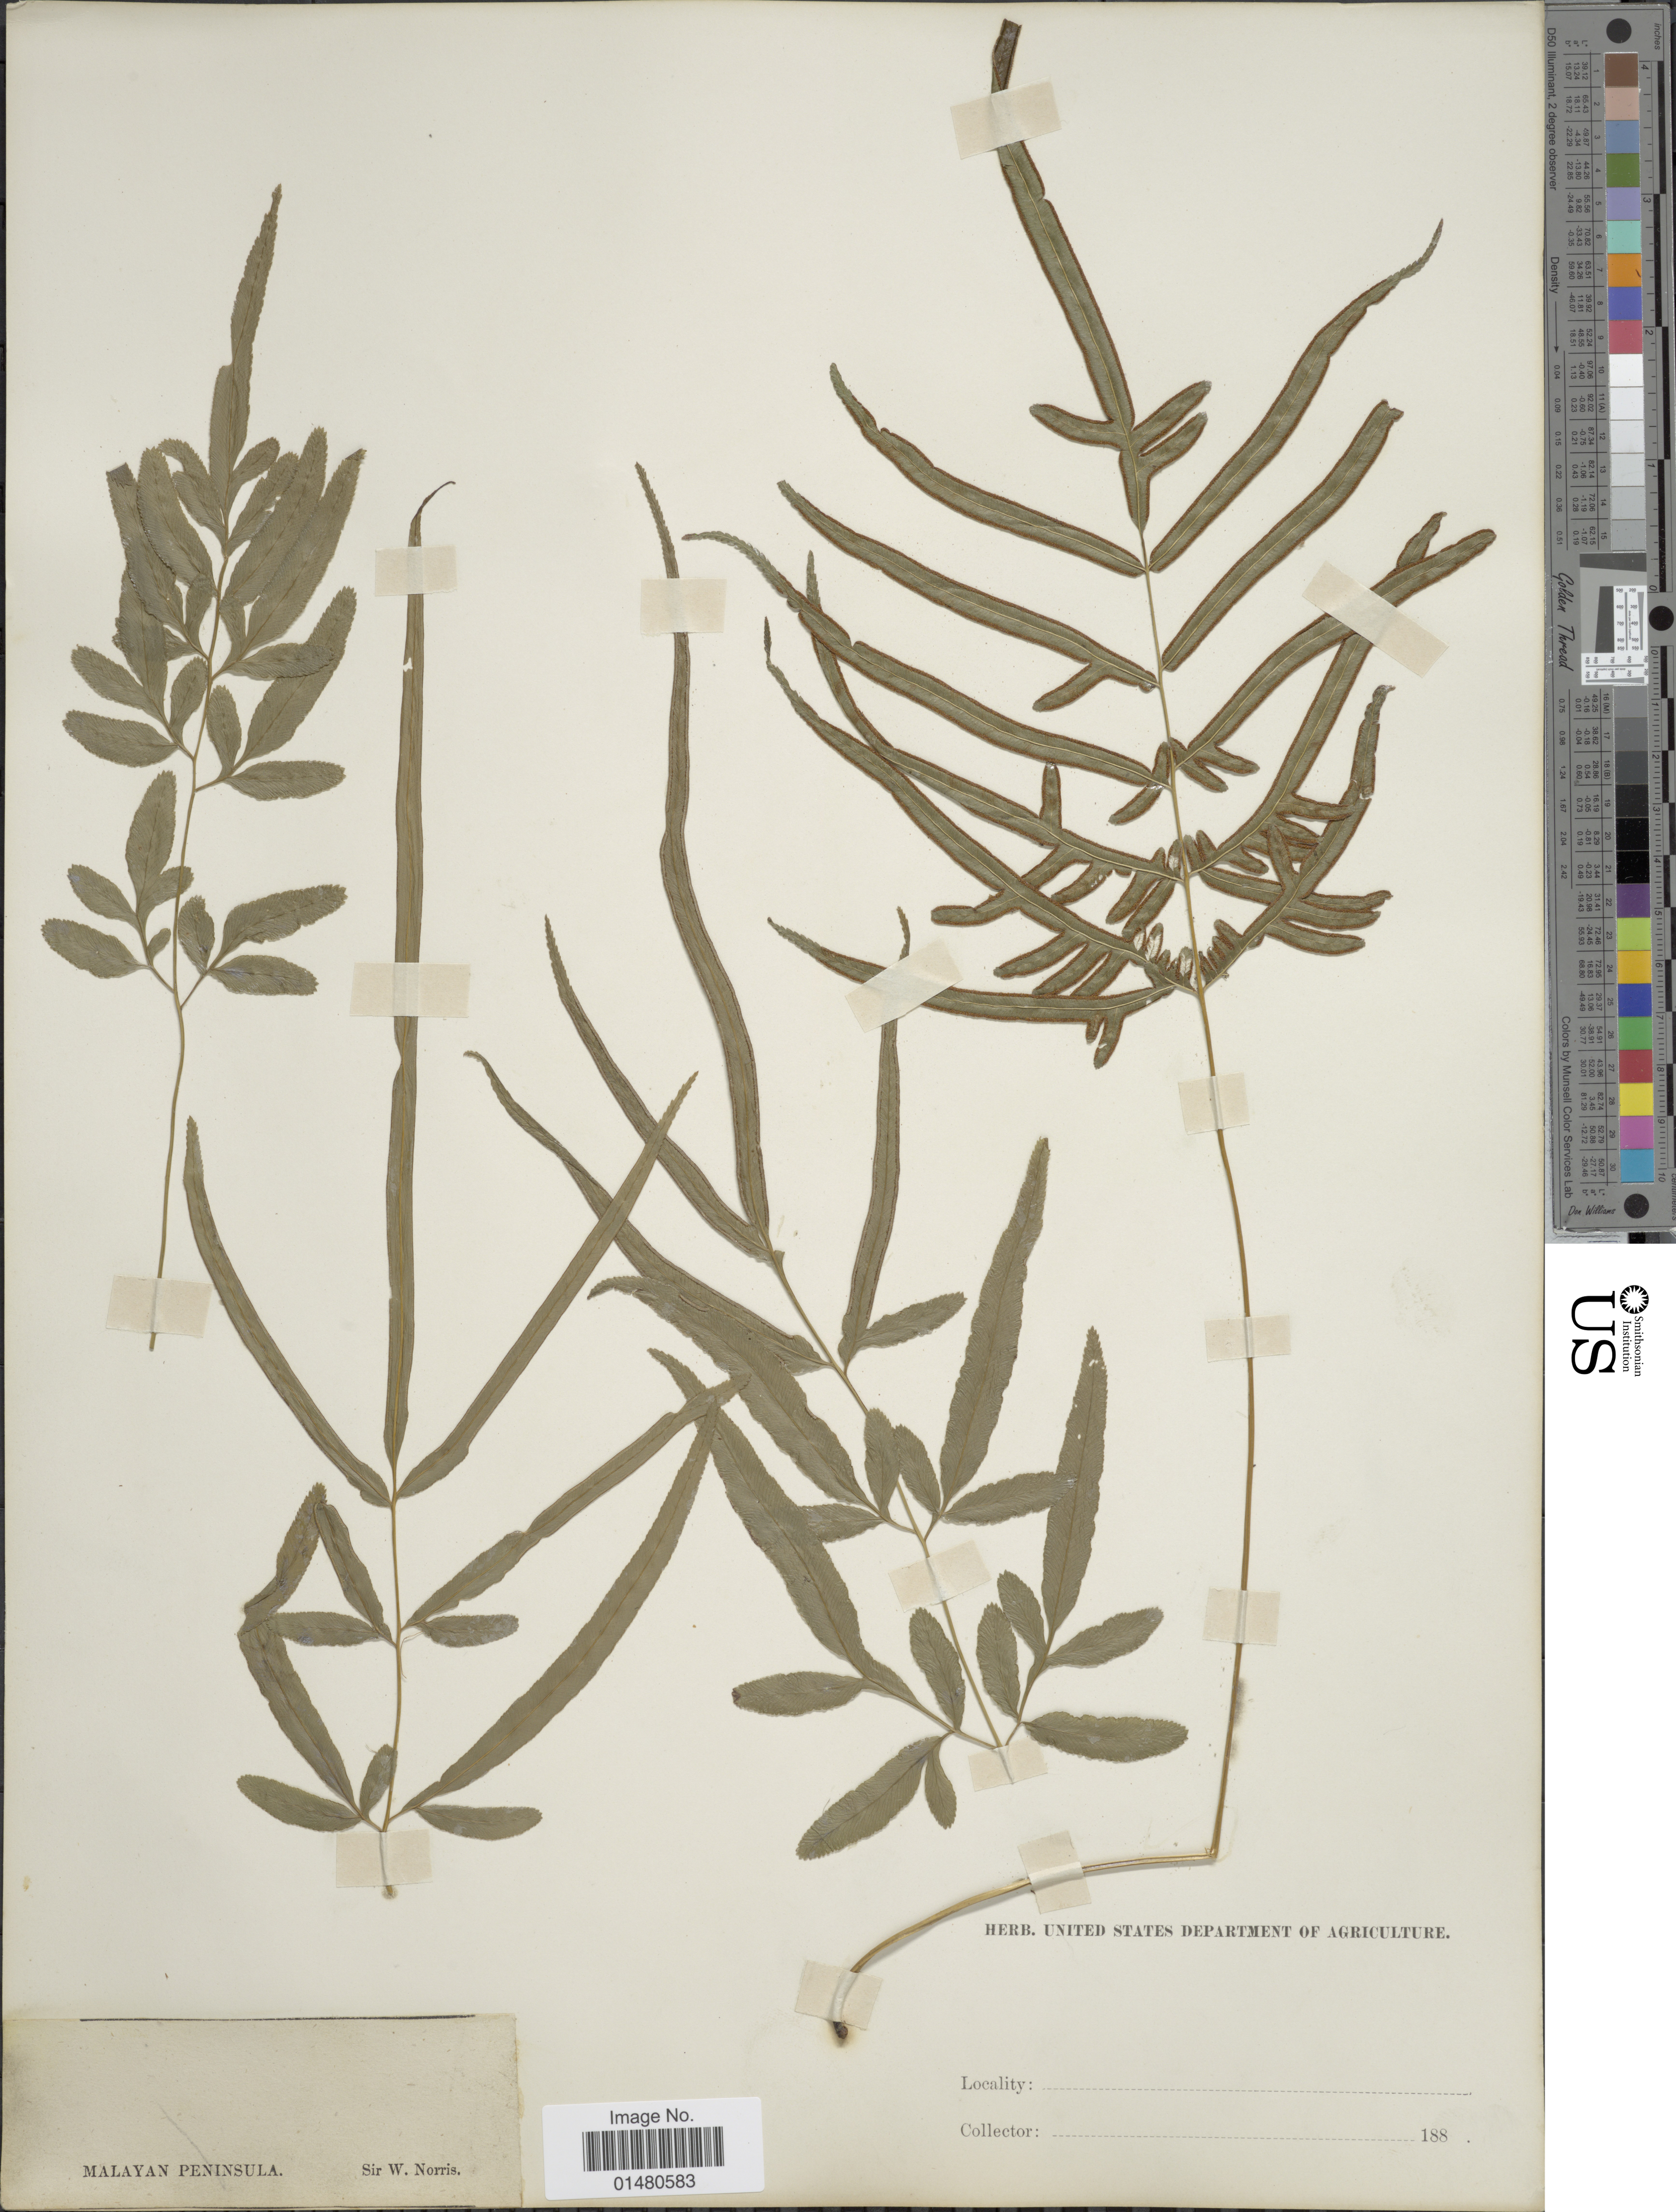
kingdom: Plantae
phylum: Tracheophyta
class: Polypodiopsida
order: Polypodiales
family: Pteridaceae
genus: Pteris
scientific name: Pteris ensiformis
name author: Burm. f.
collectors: W. Norris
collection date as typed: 188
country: Malaysia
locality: Malayan Peninsula